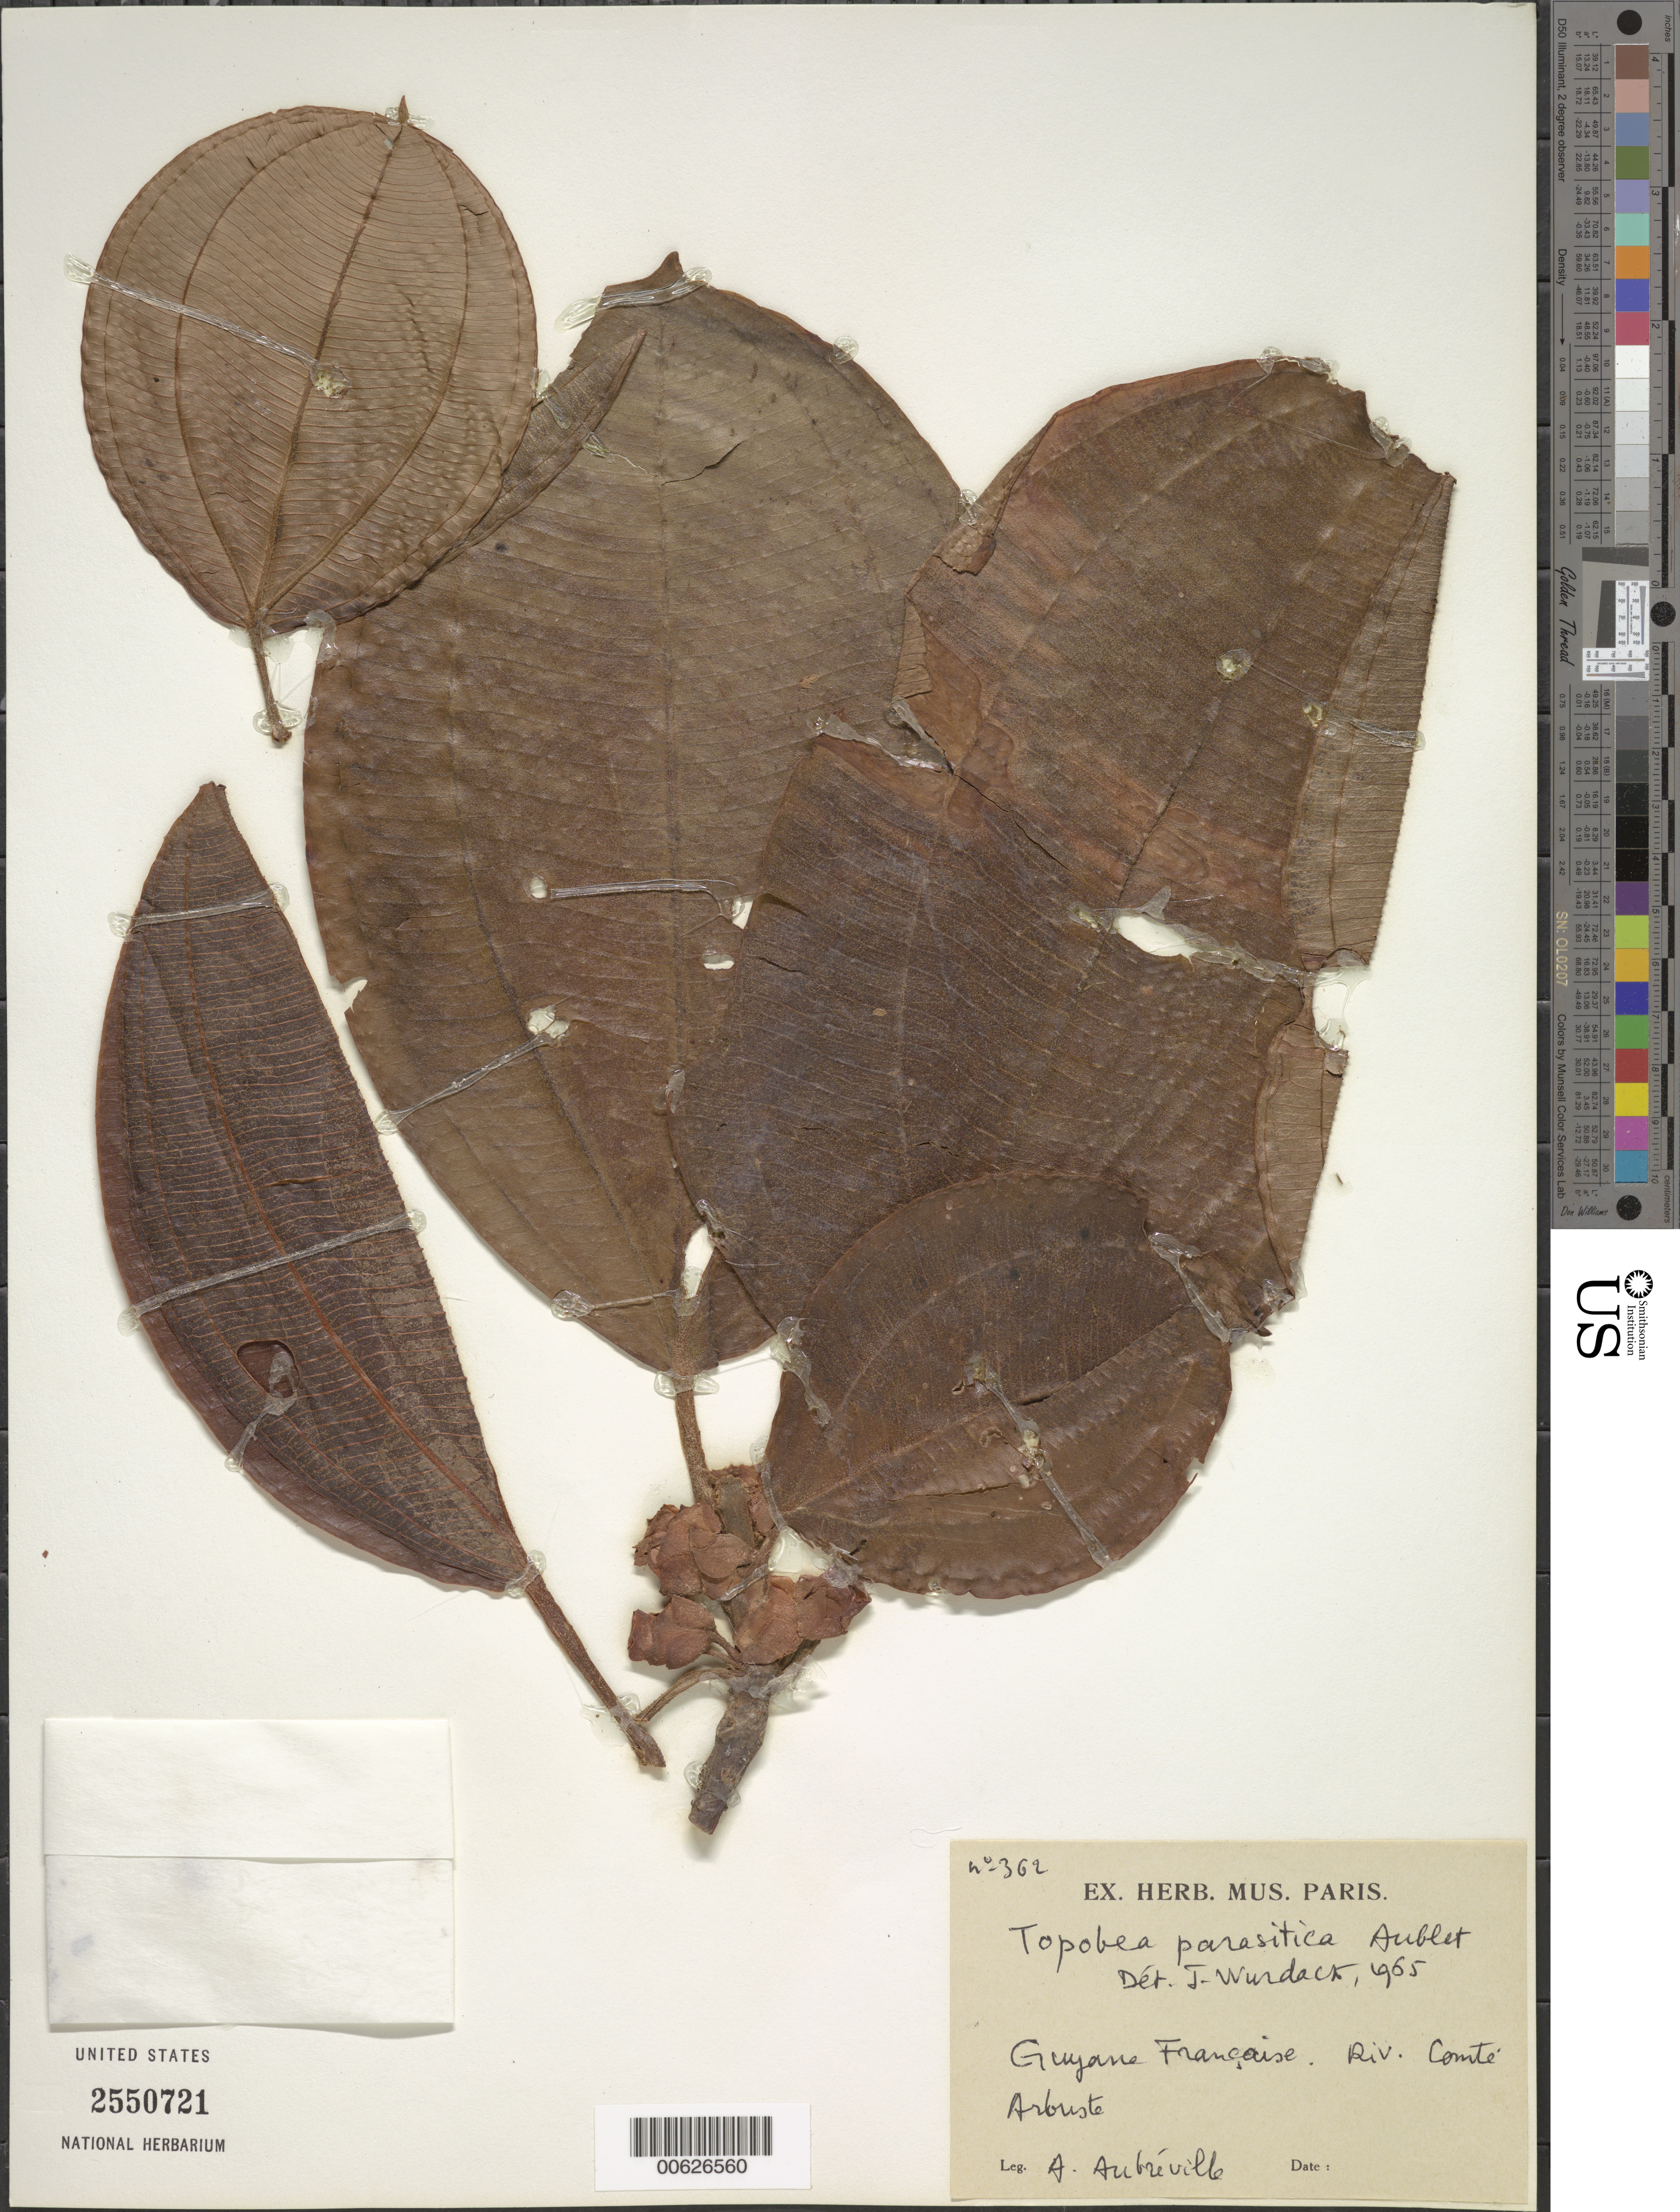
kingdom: Plantae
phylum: Tracheophyta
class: Magnoliopsida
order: Myrtales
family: Melastomataceae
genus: Topobea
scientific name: Topobea parasitica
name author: Aubl.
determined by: Wurdack, John J., (US), US (UNITED STATES)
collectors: A. Aubréville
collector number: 362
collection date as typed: Apr-61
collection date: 1961-04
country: French Guiana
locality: Rivière Comté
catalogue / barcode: US 2550721